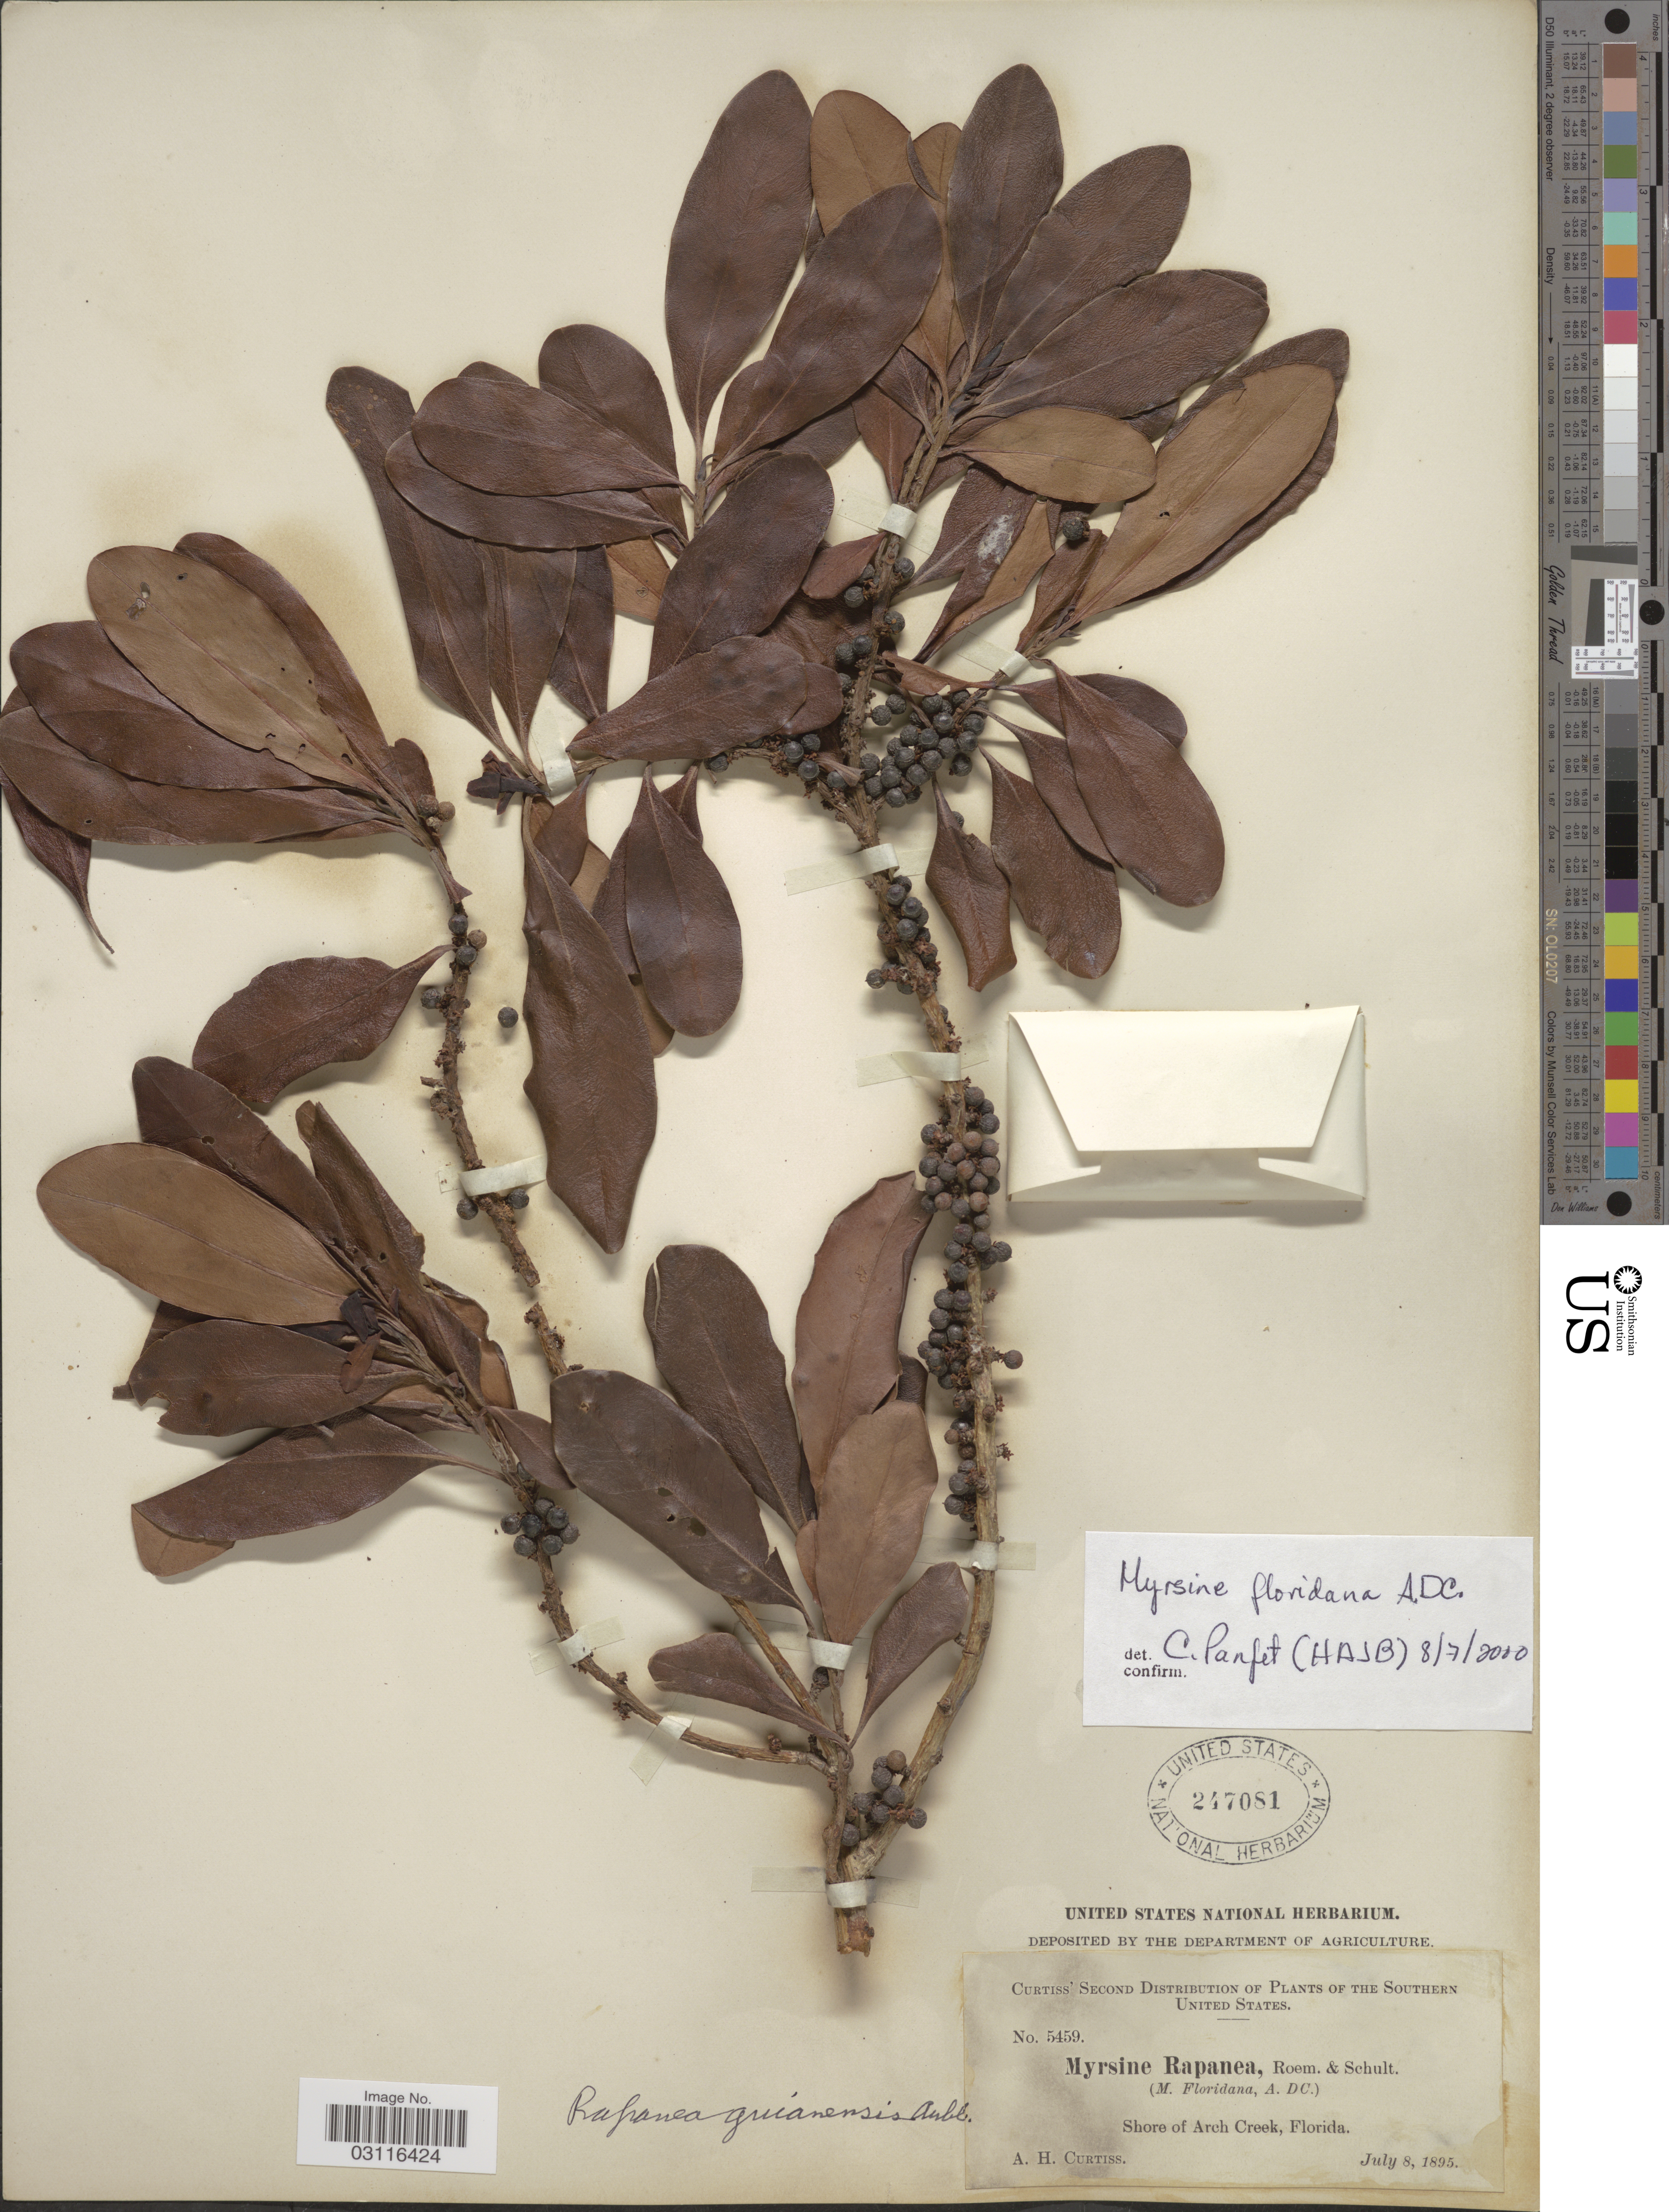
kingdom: Plantae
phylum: Tracheophyta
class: Magnoliopsida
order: Ericales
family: Primulaceae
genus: Myrsine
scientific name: Myrsine floridana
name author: A. DC.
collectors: A. H. Curtiss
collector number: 5459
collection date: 1895-07-08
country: United States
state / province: Florida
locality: Southern United States. Shore of Arch Creek.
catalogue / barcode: US 247081